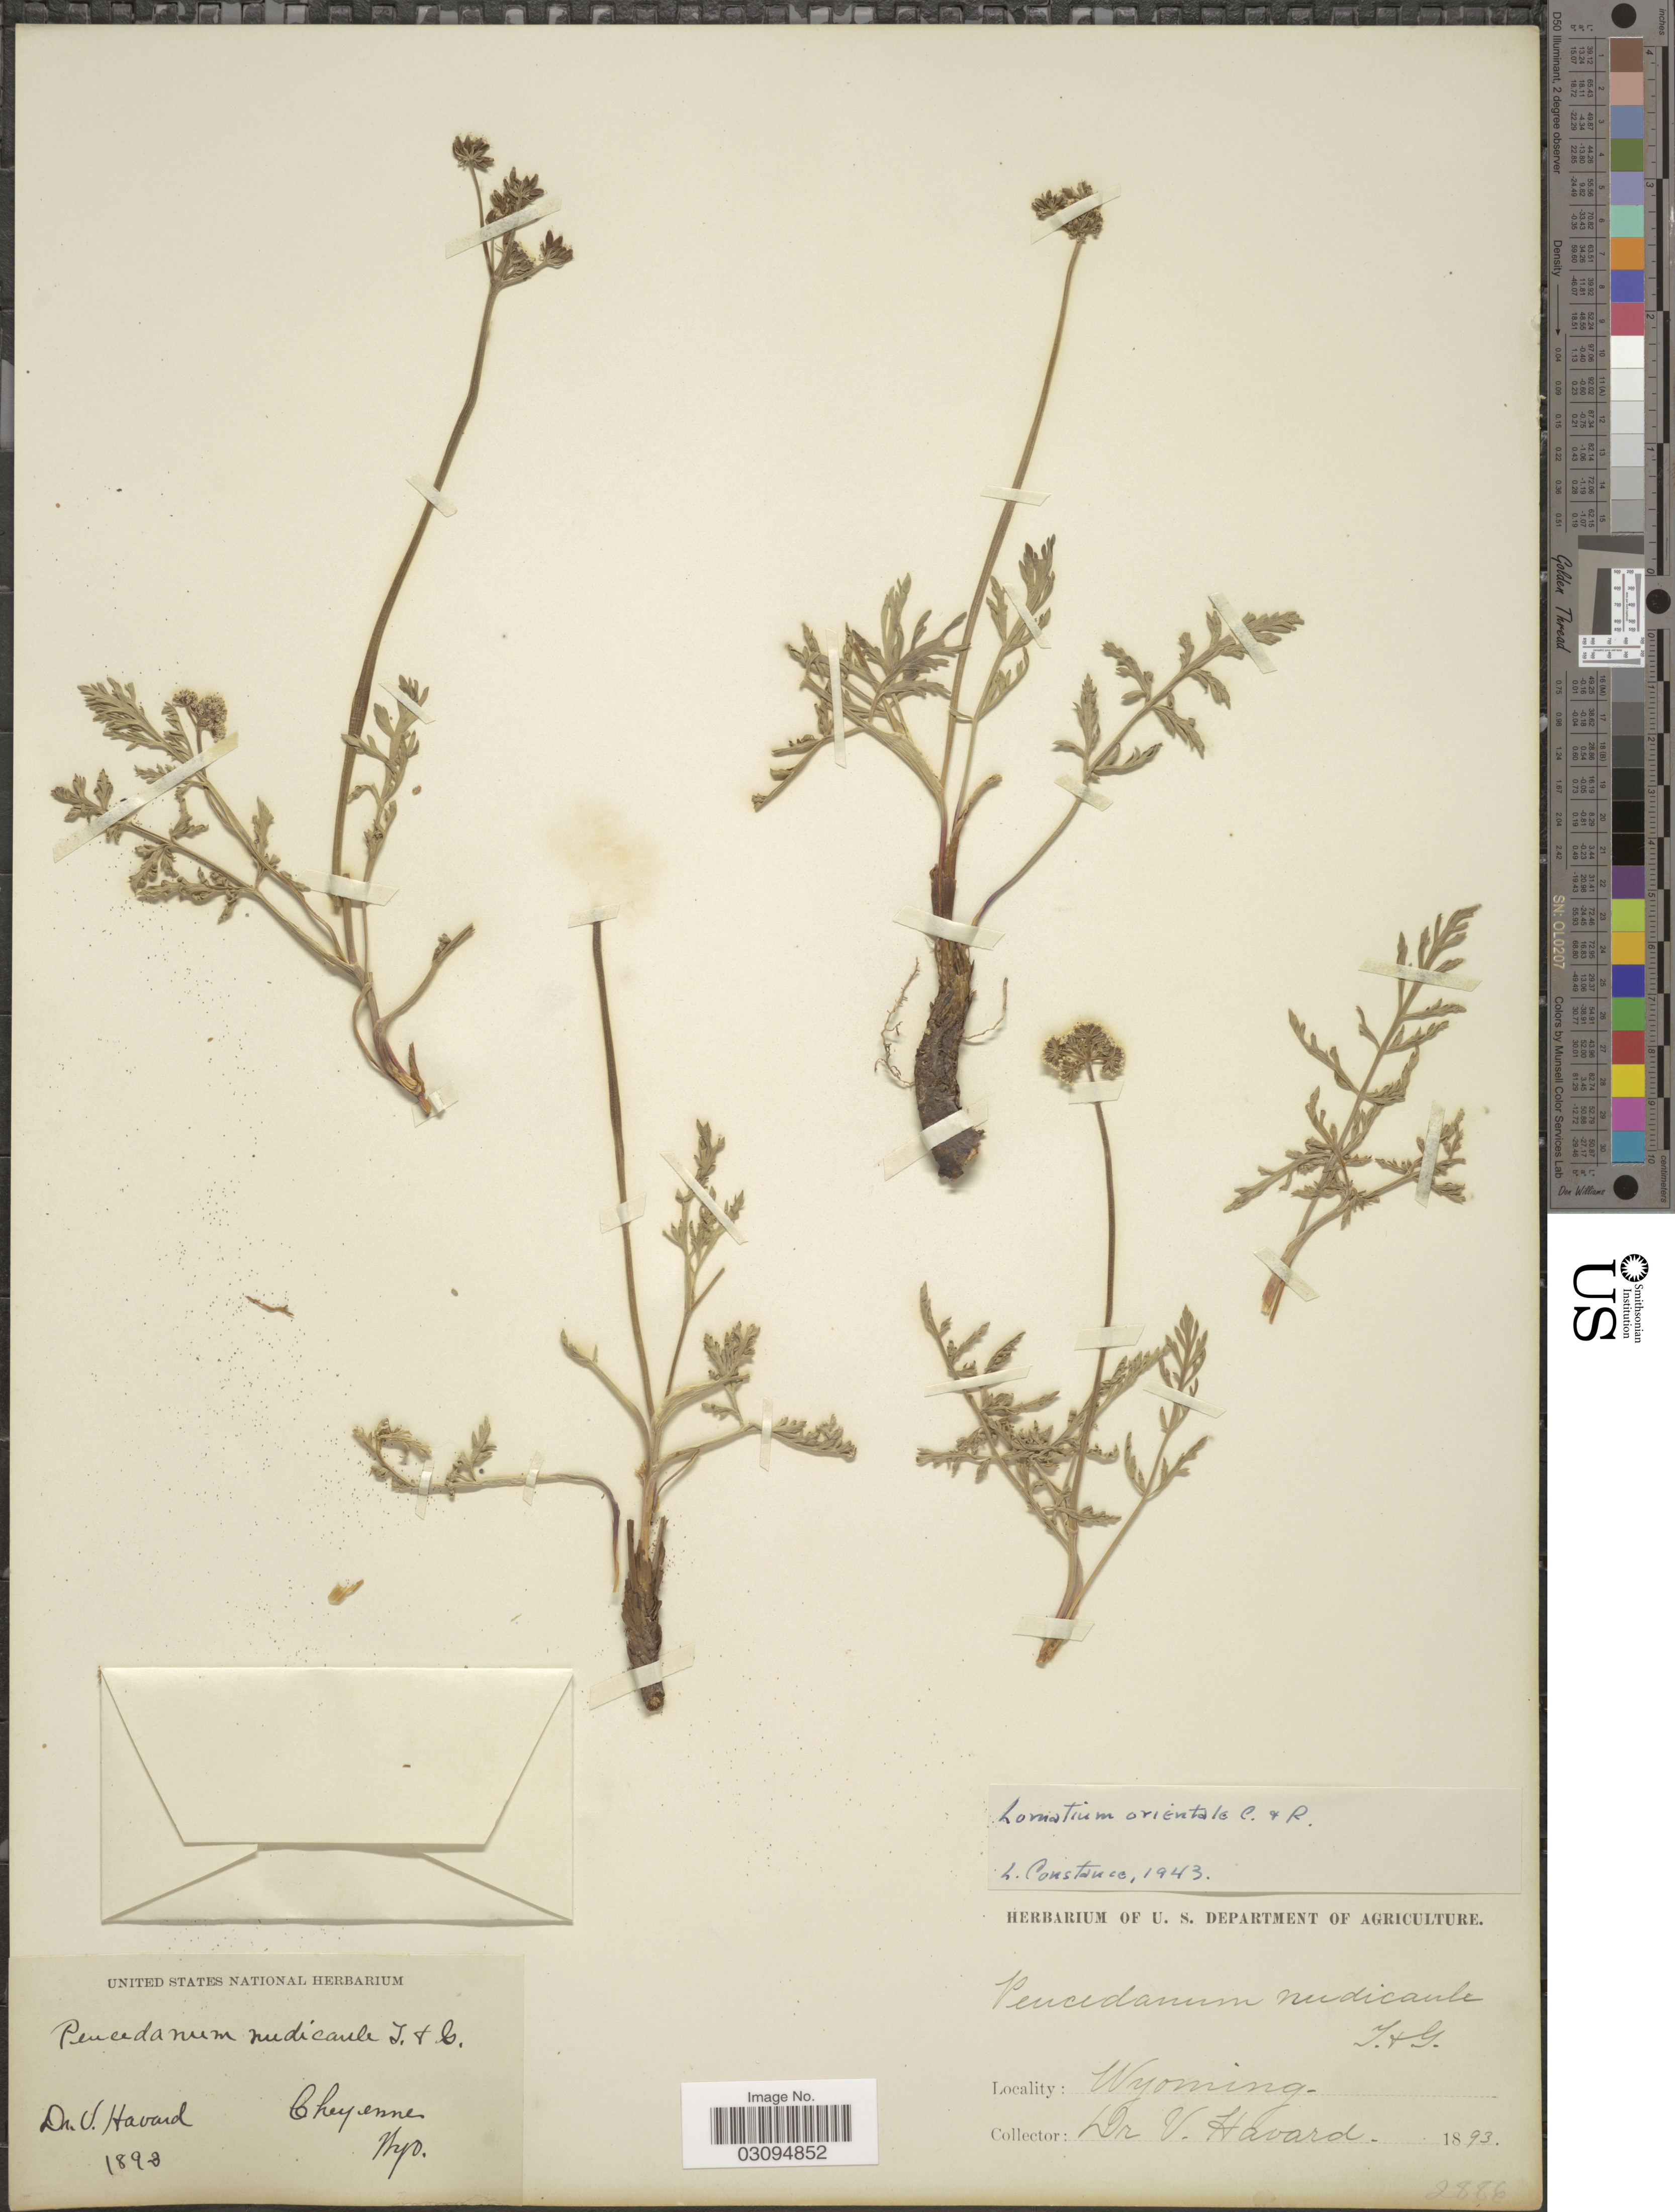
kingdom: Plantae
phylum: Tracheophyta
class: Magnoliopsida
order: Apiales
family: Apiaceae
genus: Lomatium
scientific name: Lomatium orientale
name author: J.M. Coult. & Rose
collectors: V. Havard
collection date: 1893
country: United States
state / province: Wyoming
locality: Cheyenne.